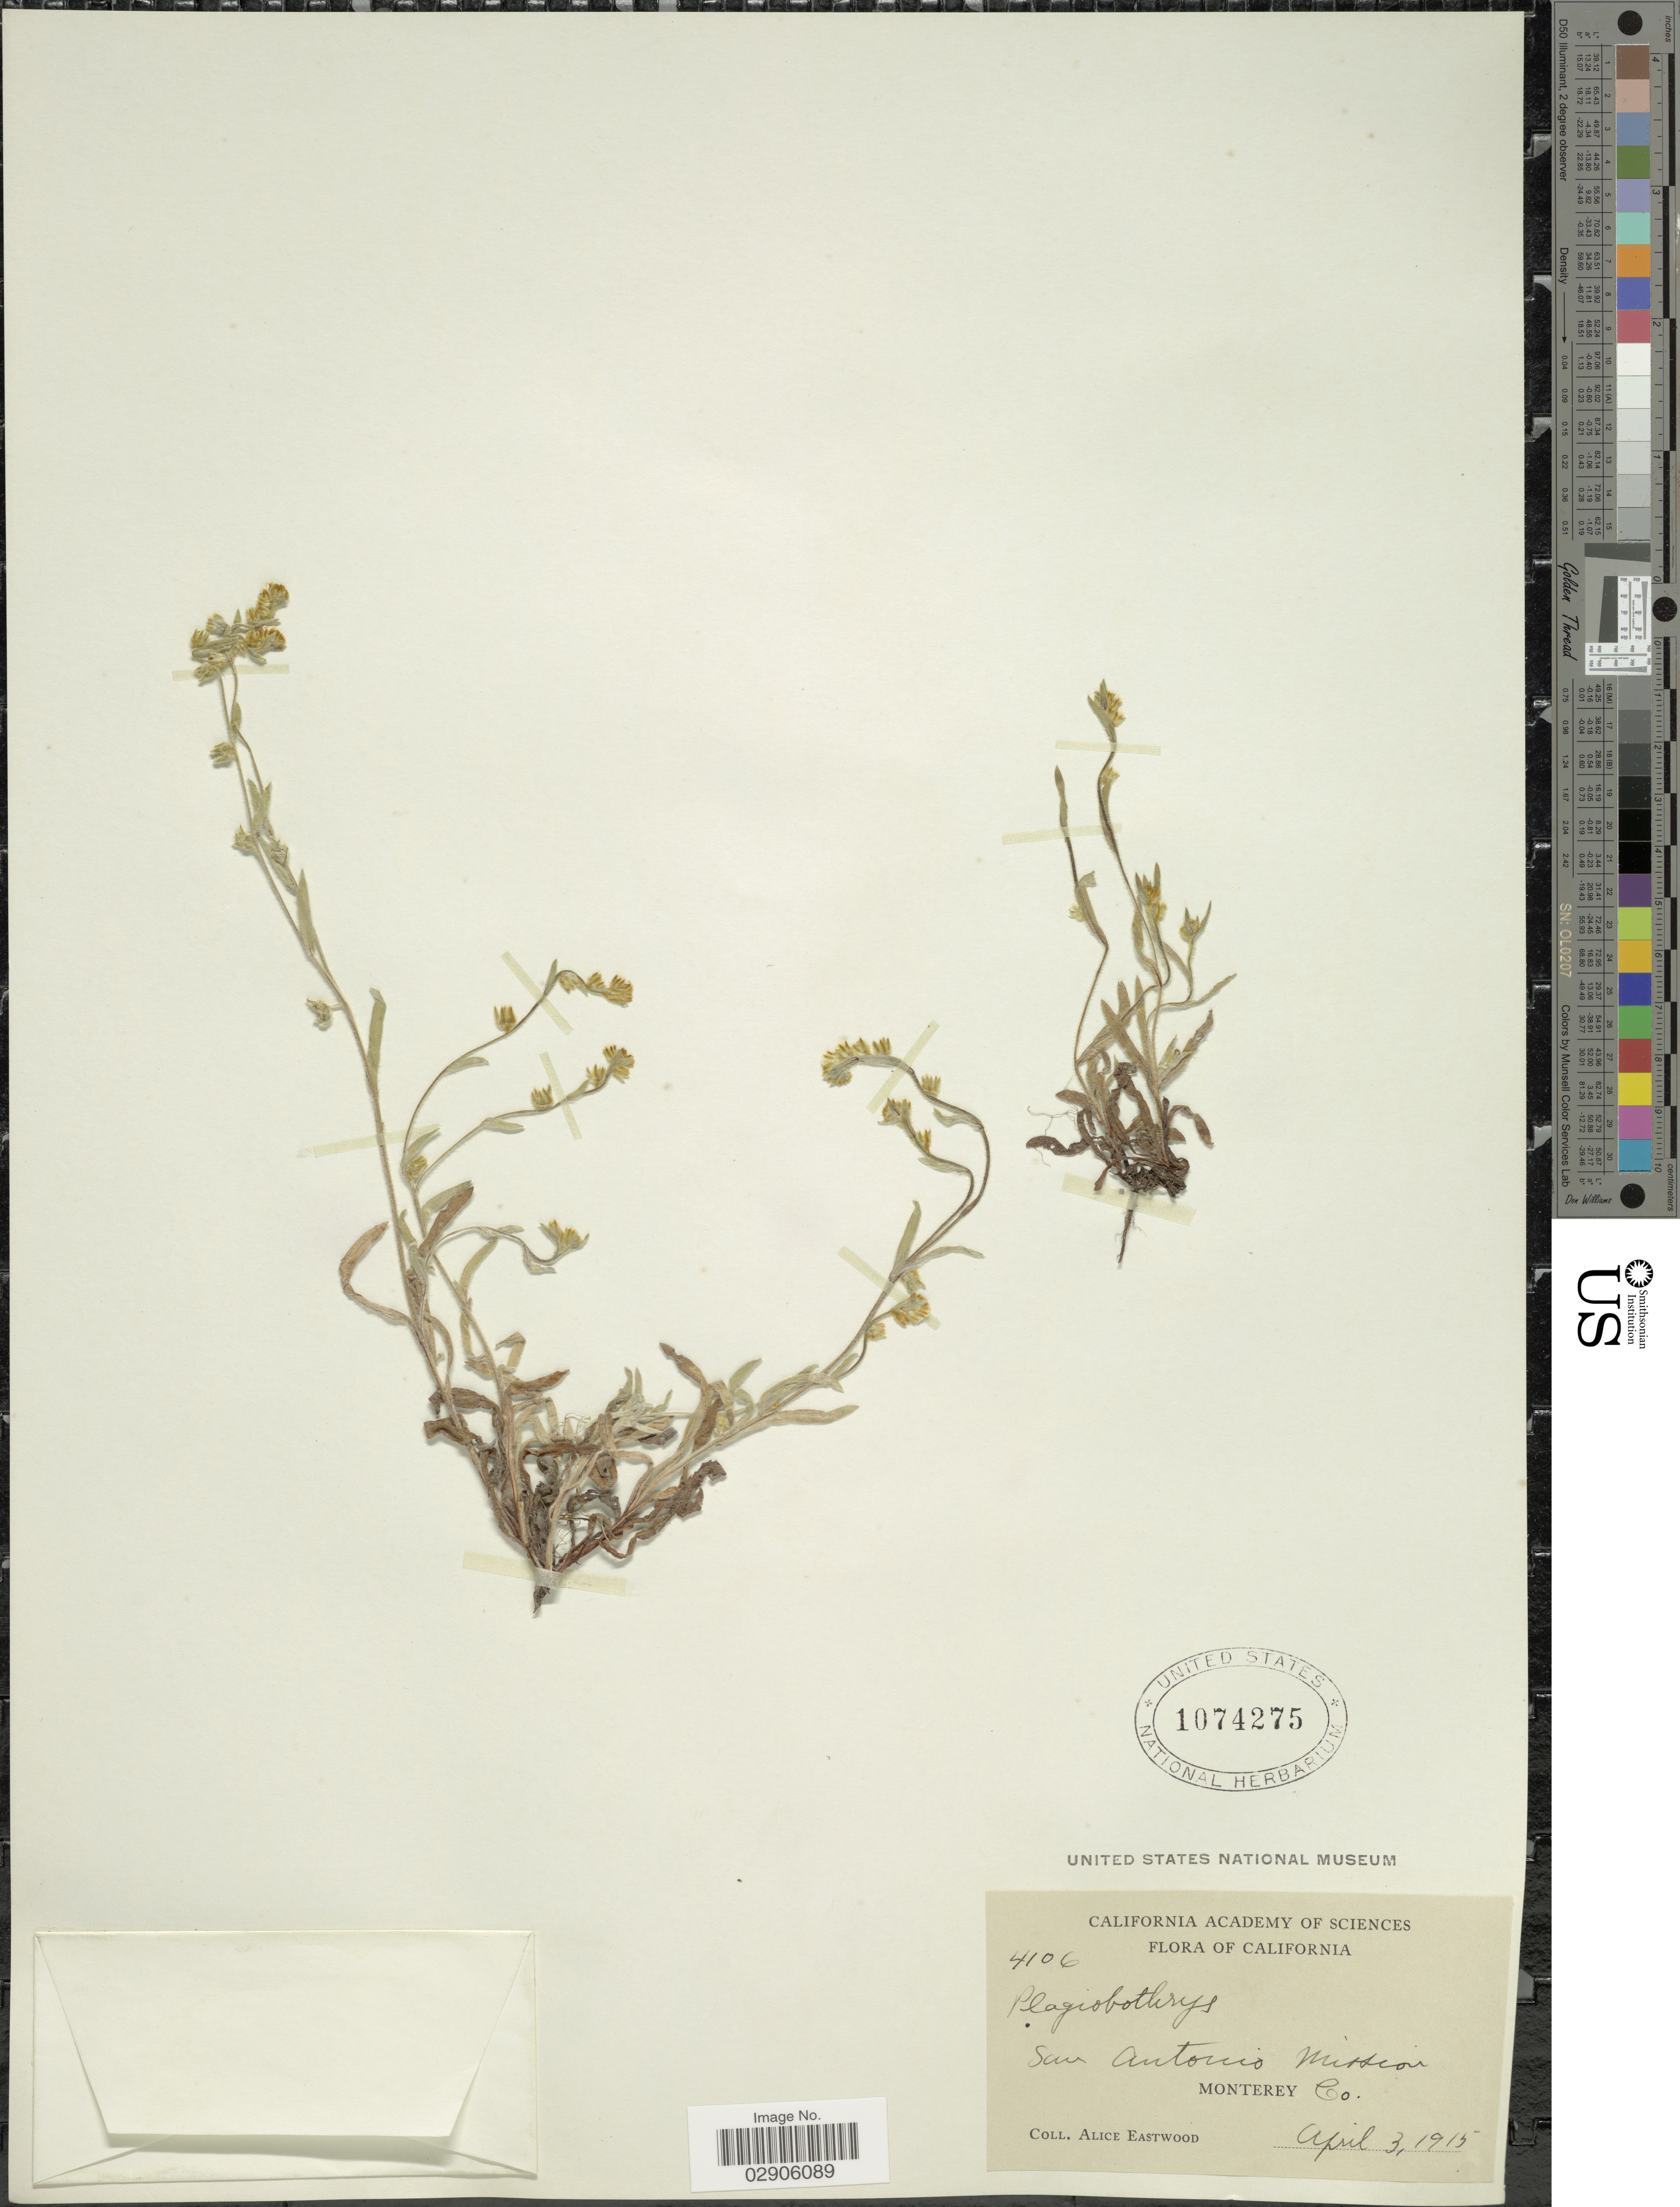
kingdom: Plantae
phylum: Tracheophyta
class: Magnoliopsida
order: Boraginales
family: Boraginaceae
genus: Plagiobothrys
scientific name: Plagiobothrys sp.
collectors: A. Eastwood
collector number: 4106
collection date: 1915-04-03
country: United States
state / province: California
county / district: Monterey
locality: San Antonio Mission, Monterey Co.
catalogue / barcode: US 1074275